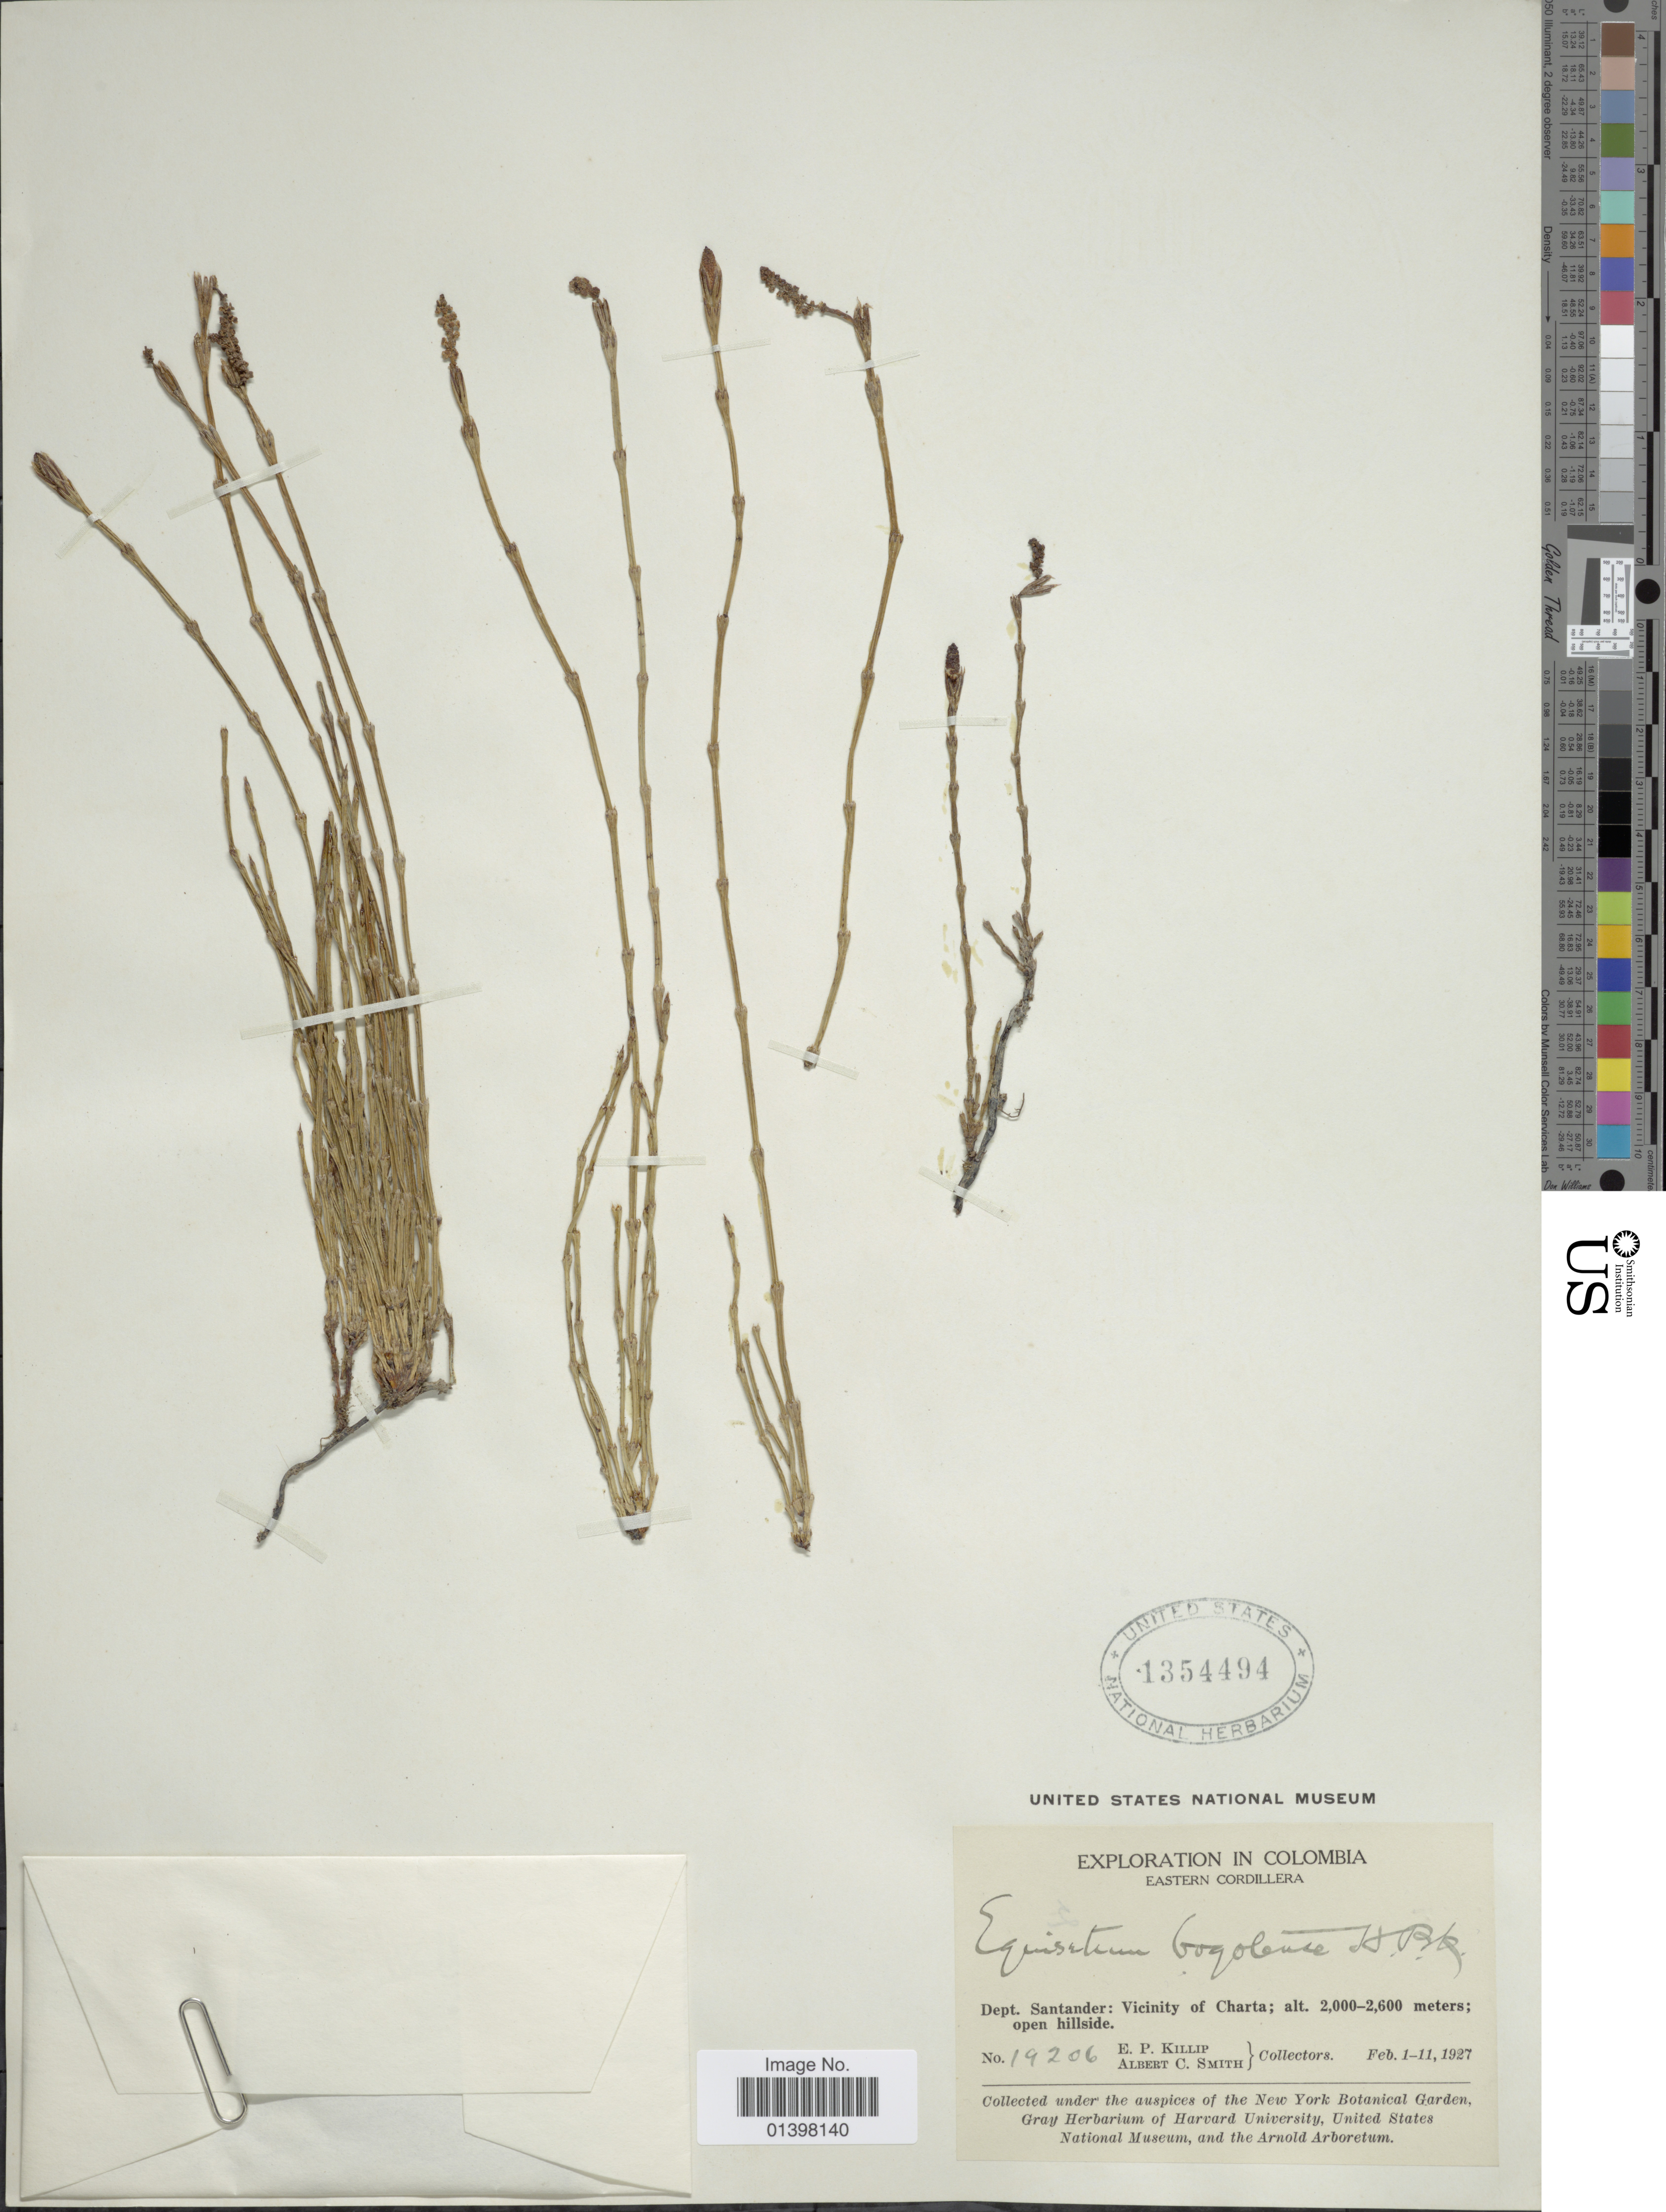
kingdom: Plantae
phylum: Tracheophyta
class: Polypodiopsida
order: Equisetales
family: Equisetaceae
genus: Equisetum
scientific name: Equisetum bogotense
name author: Kunth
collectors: E. P. Killip & A. C. Smith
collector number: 19206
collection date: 1927-02-01/1927-02-11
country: Colombia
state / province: Santander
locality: Eastern Cordillera, Vicinity of Charta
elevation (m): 2000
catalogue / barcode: US 1354494